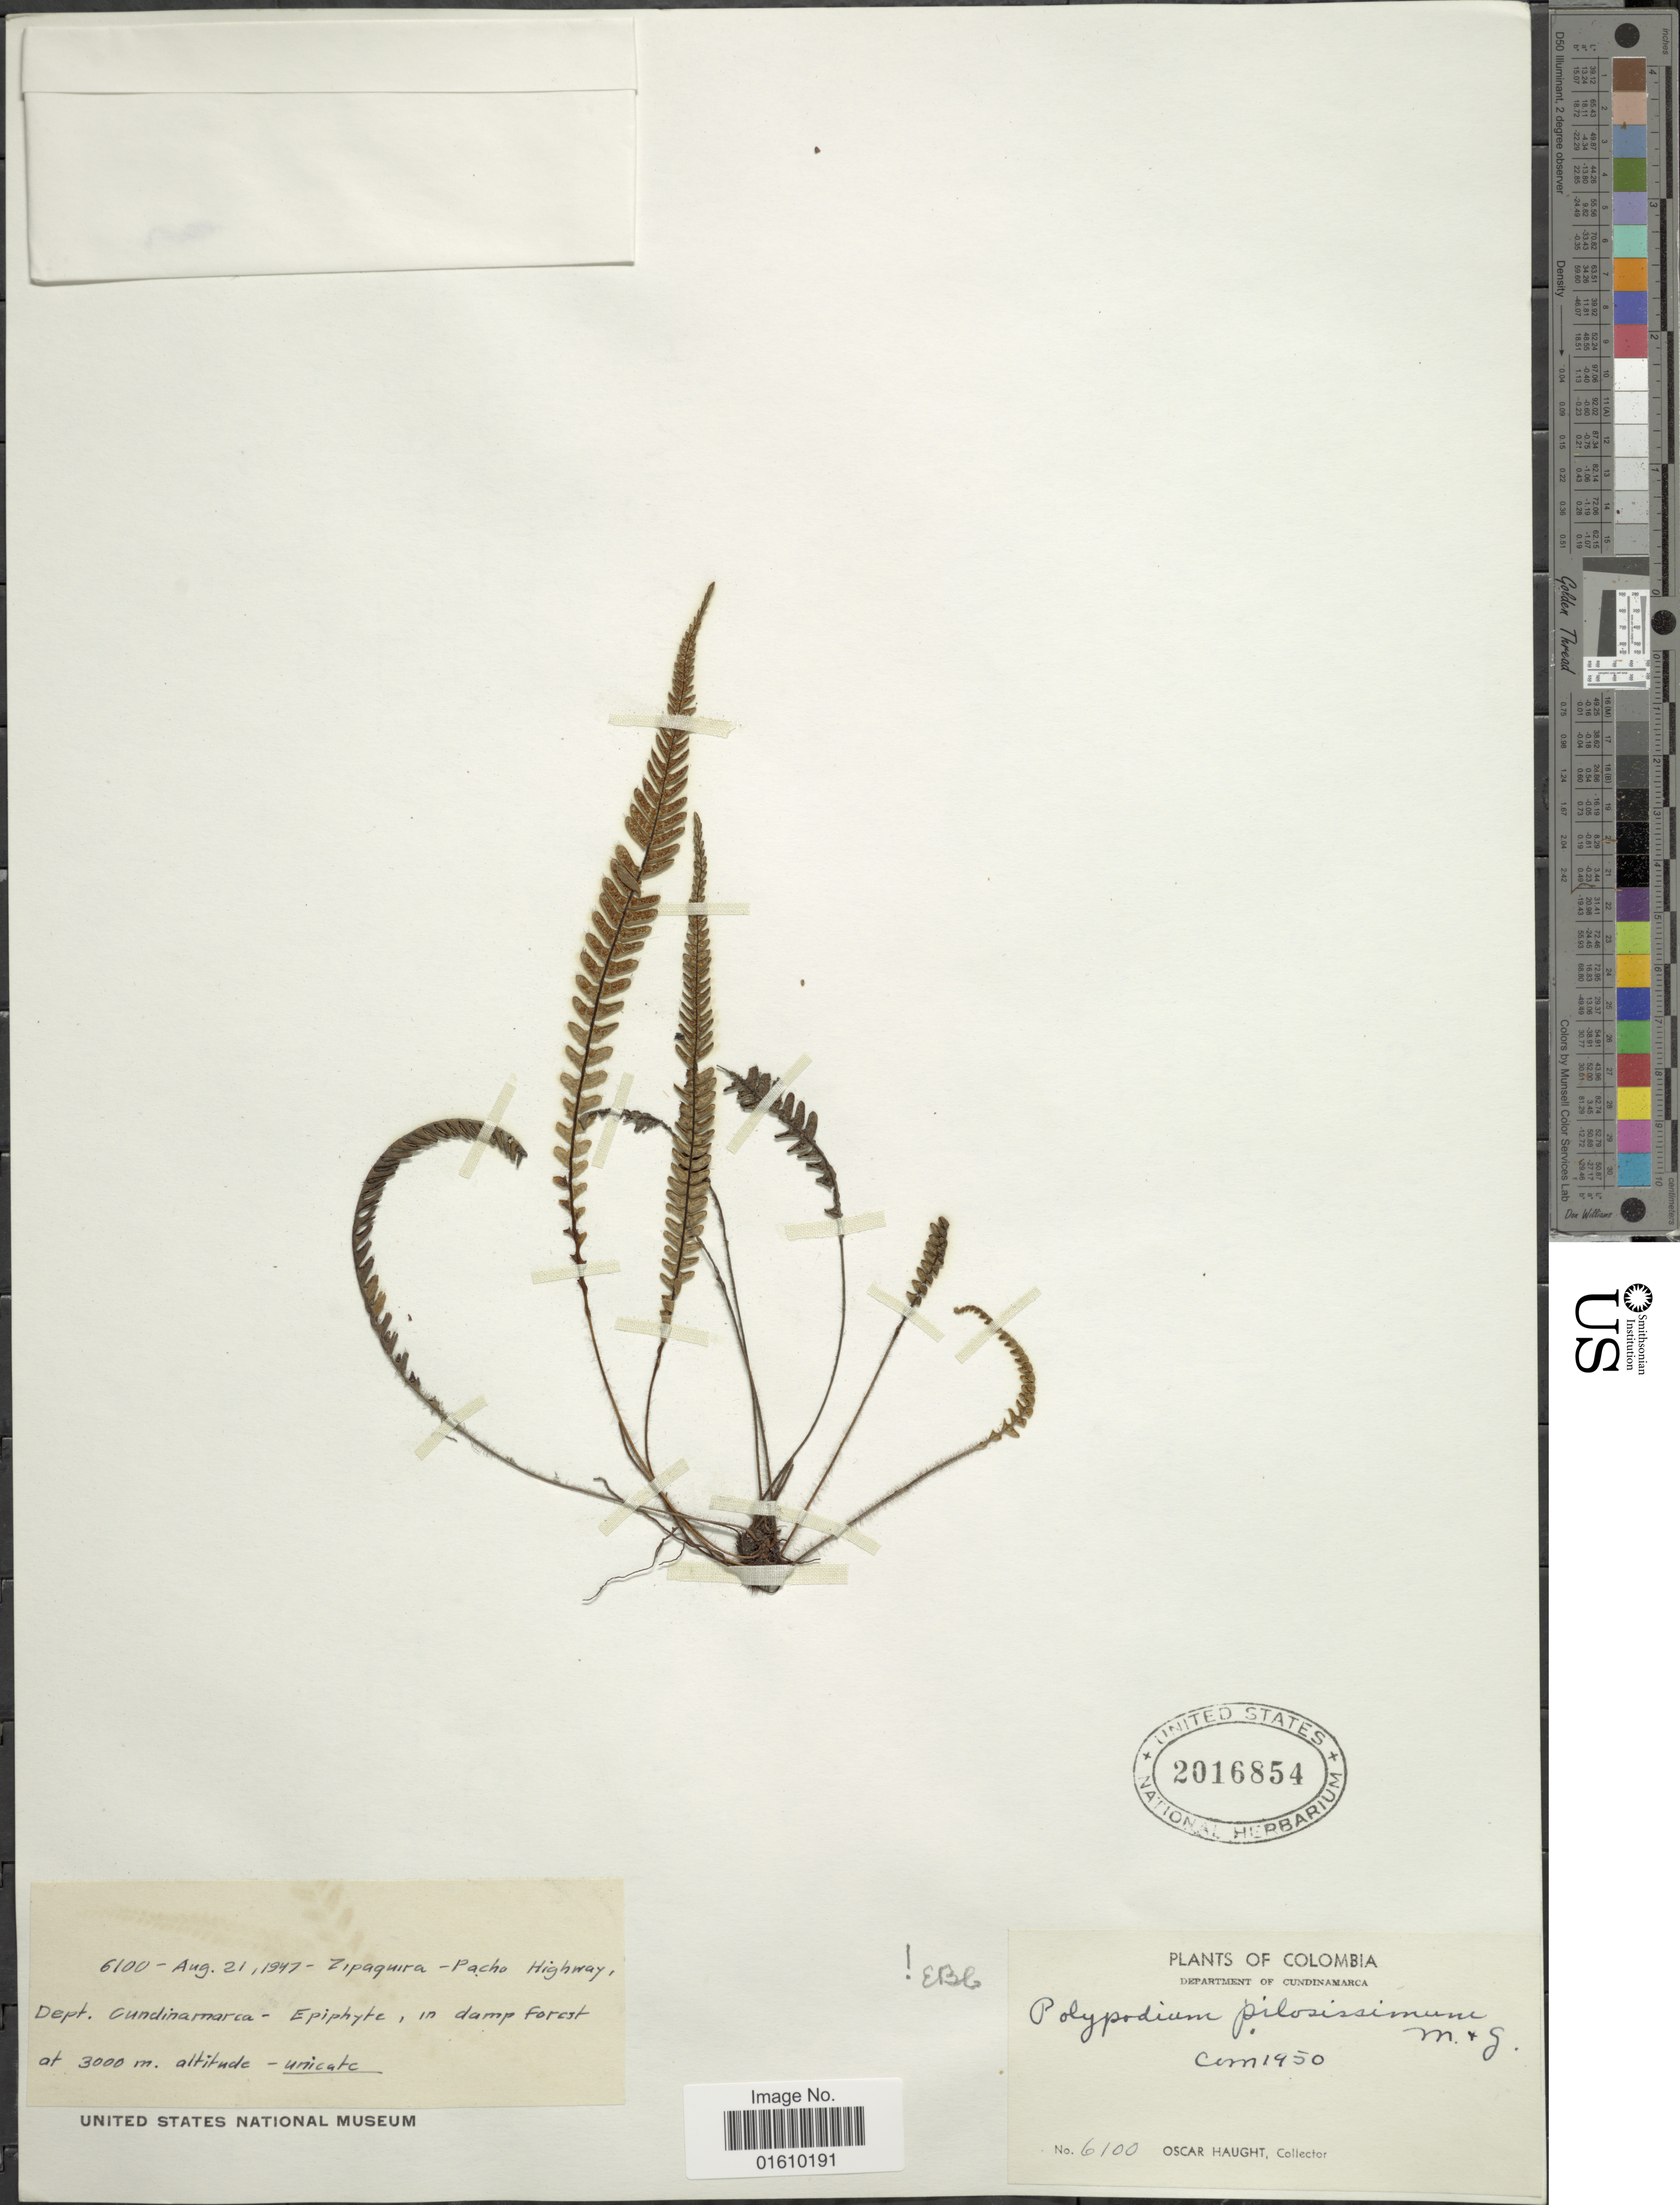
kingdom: Plantae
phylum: Tracheophyta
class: Polypodiopsida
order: Polypodiales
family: Polypodiaceae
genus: Melpomene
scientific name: Melpomene pilosissima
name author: (M. Martens & Galeotti) A.R. Sm. & R.C. Moran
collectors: O. L. Haught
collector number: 6100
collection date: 1947-08-21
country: Colombia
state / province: Cundinamarca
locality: Zipaquira - Pacho Highway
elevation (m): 3000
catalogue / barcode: US 2016854